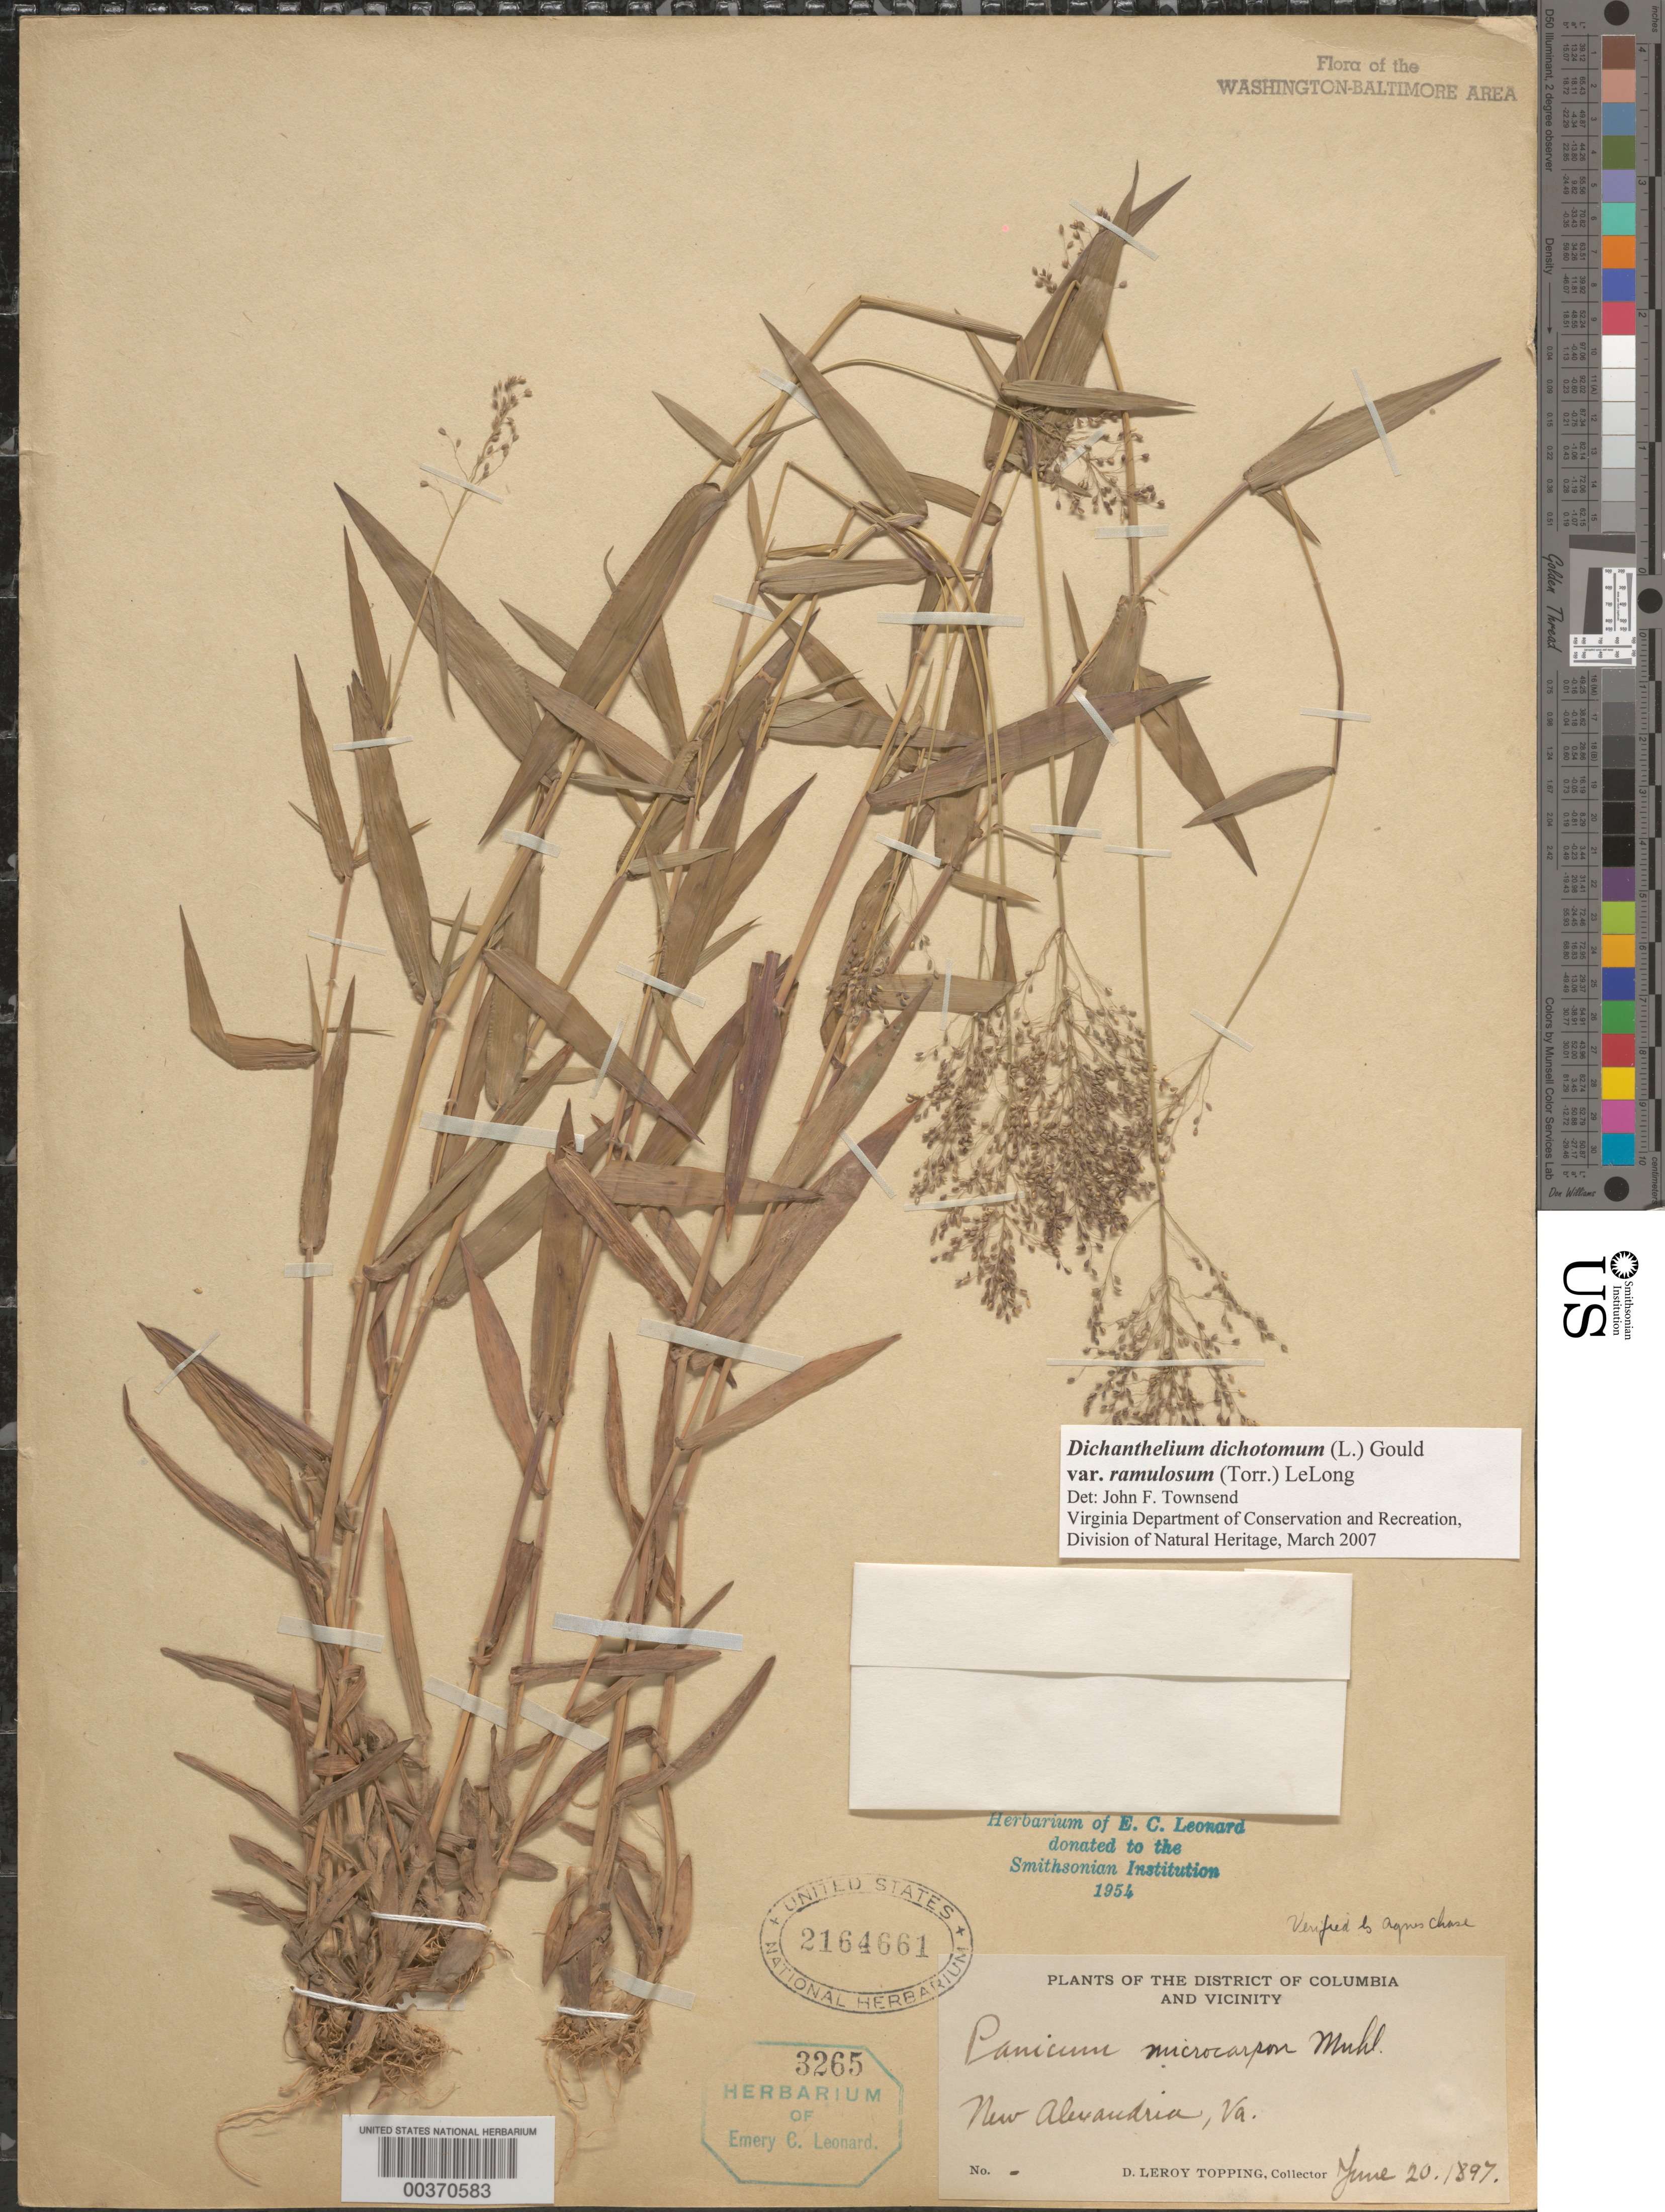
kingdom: Plantae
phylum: Tracheophyta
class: Liliopsida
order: Poales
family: Poaceae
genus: Dichanthelium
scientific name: Dichanthelium dichotomum var. ramulosum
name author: (Torr.) Lelong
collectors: D. L. Topping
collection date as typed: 20 Jun 1897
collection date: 1897-06-20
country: United States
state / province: Virginia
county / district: Fairfax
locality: New Alexandria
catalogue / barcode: US 2164661